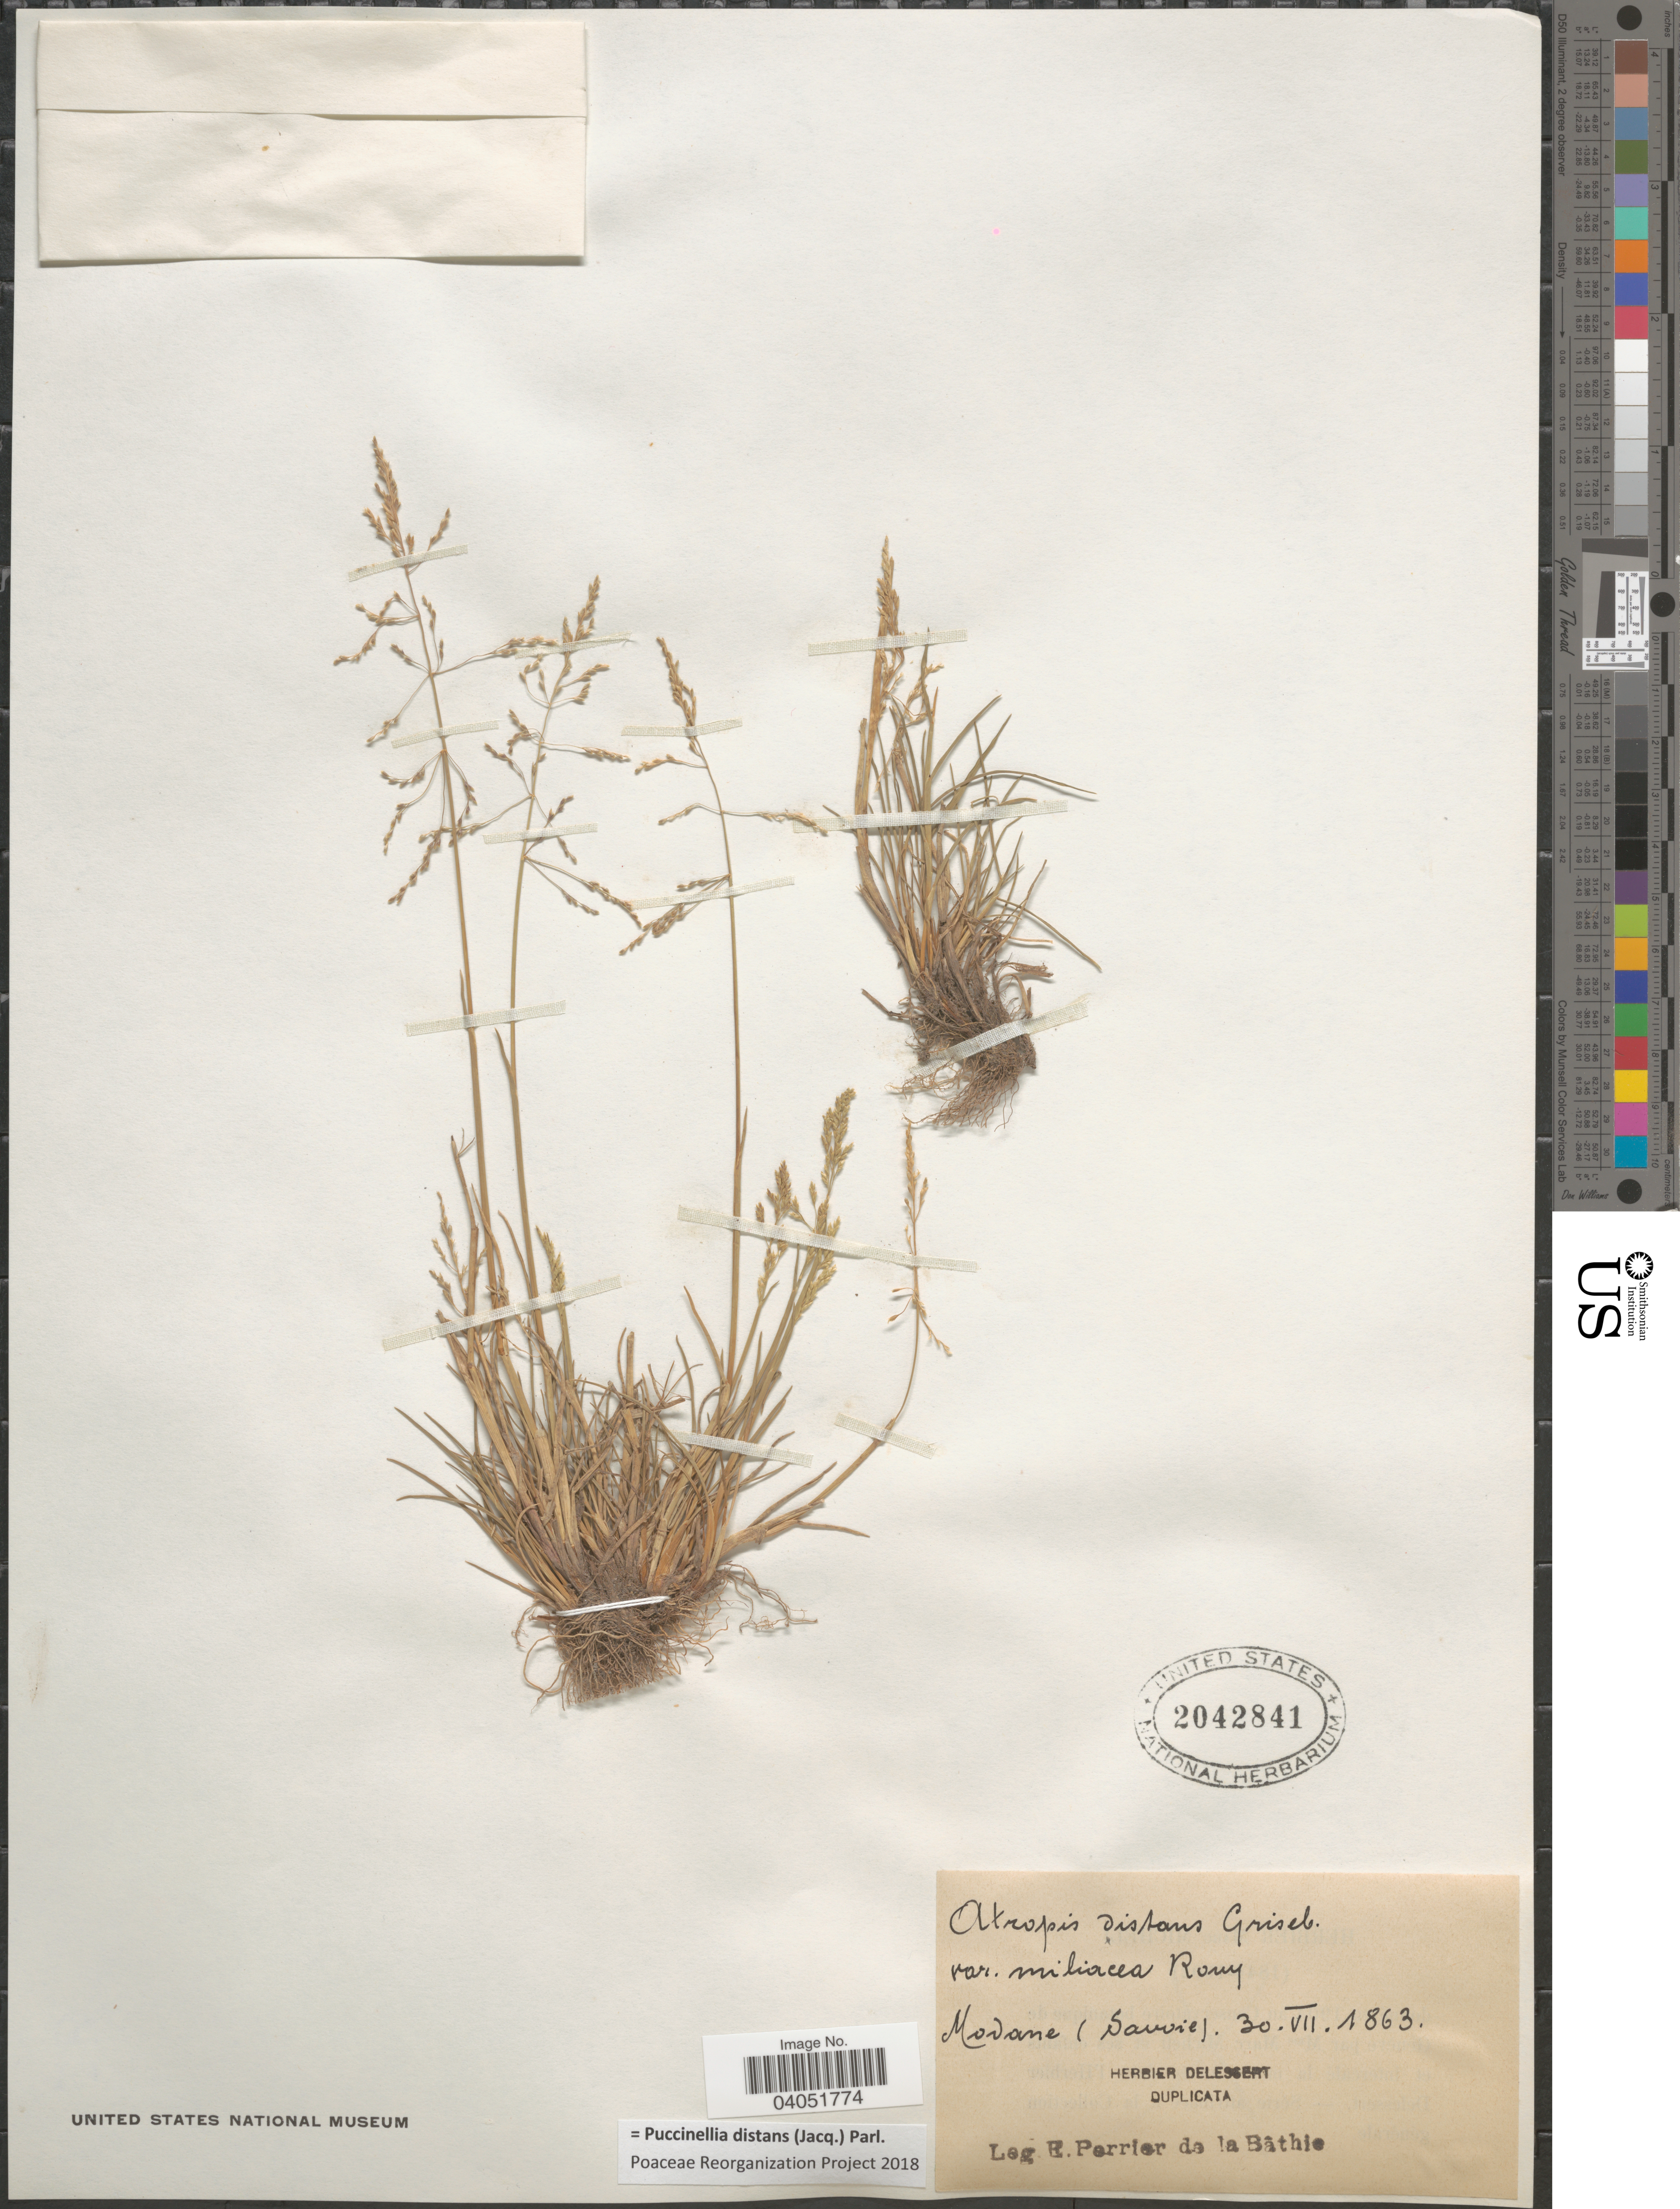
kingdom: Plantae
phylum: Tracheophyta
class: Liliopsida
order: Poales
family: Poaceae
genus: Puccinellia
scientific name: Puccinellia distans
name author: (Jacq.) Parl.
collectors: E. Perrier de la Bâthie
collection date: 1863-07-30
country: France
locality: Modane (Savoie).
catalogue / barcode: US 2042841